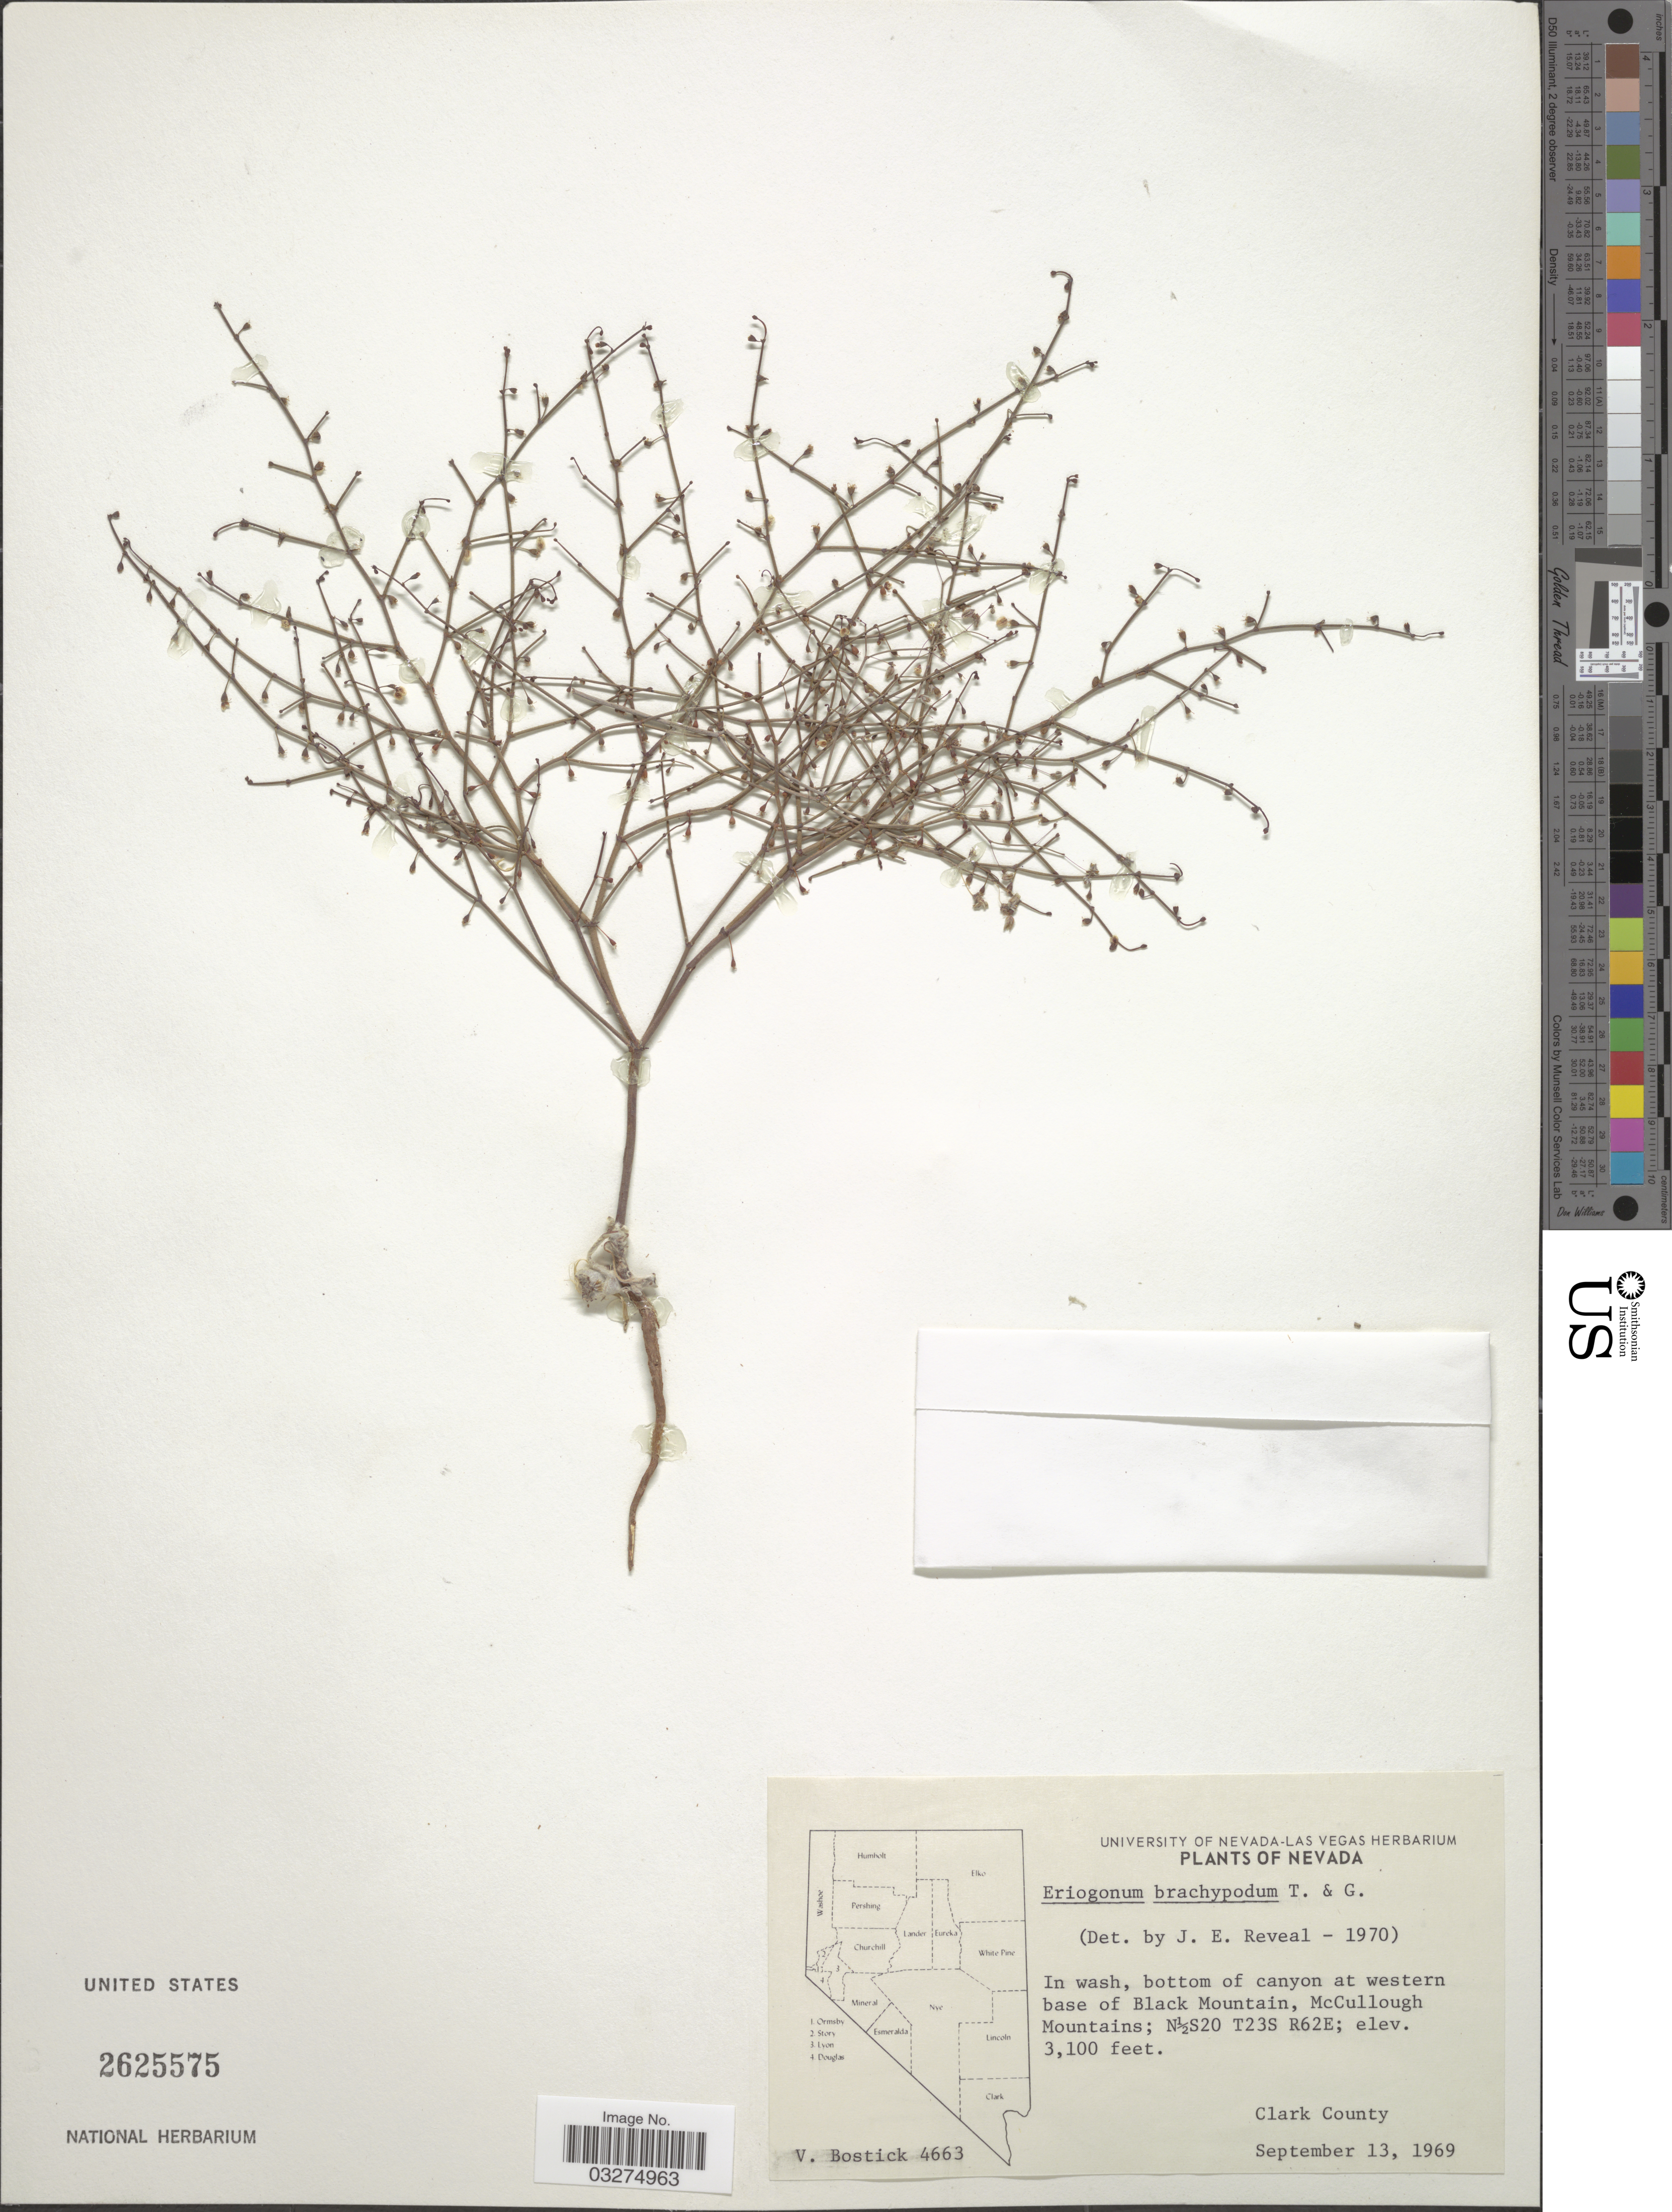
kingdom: Plantae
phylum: Tracheophyta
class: Magnoliopsida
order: Caryophyllales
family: Polygonaceae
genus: Eriogonum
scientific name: Eriogonum brachypodum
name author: Torr. & A. Gray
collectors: V. Bostick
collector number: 4663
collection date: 1969-09-13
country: United States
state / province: Nevada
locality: In wash, bottom of canyon at western base of Black Mountain, McCullough Mountains; N½S20 T23S R62E. Clark County.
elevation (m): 945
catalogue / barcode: US 2625575